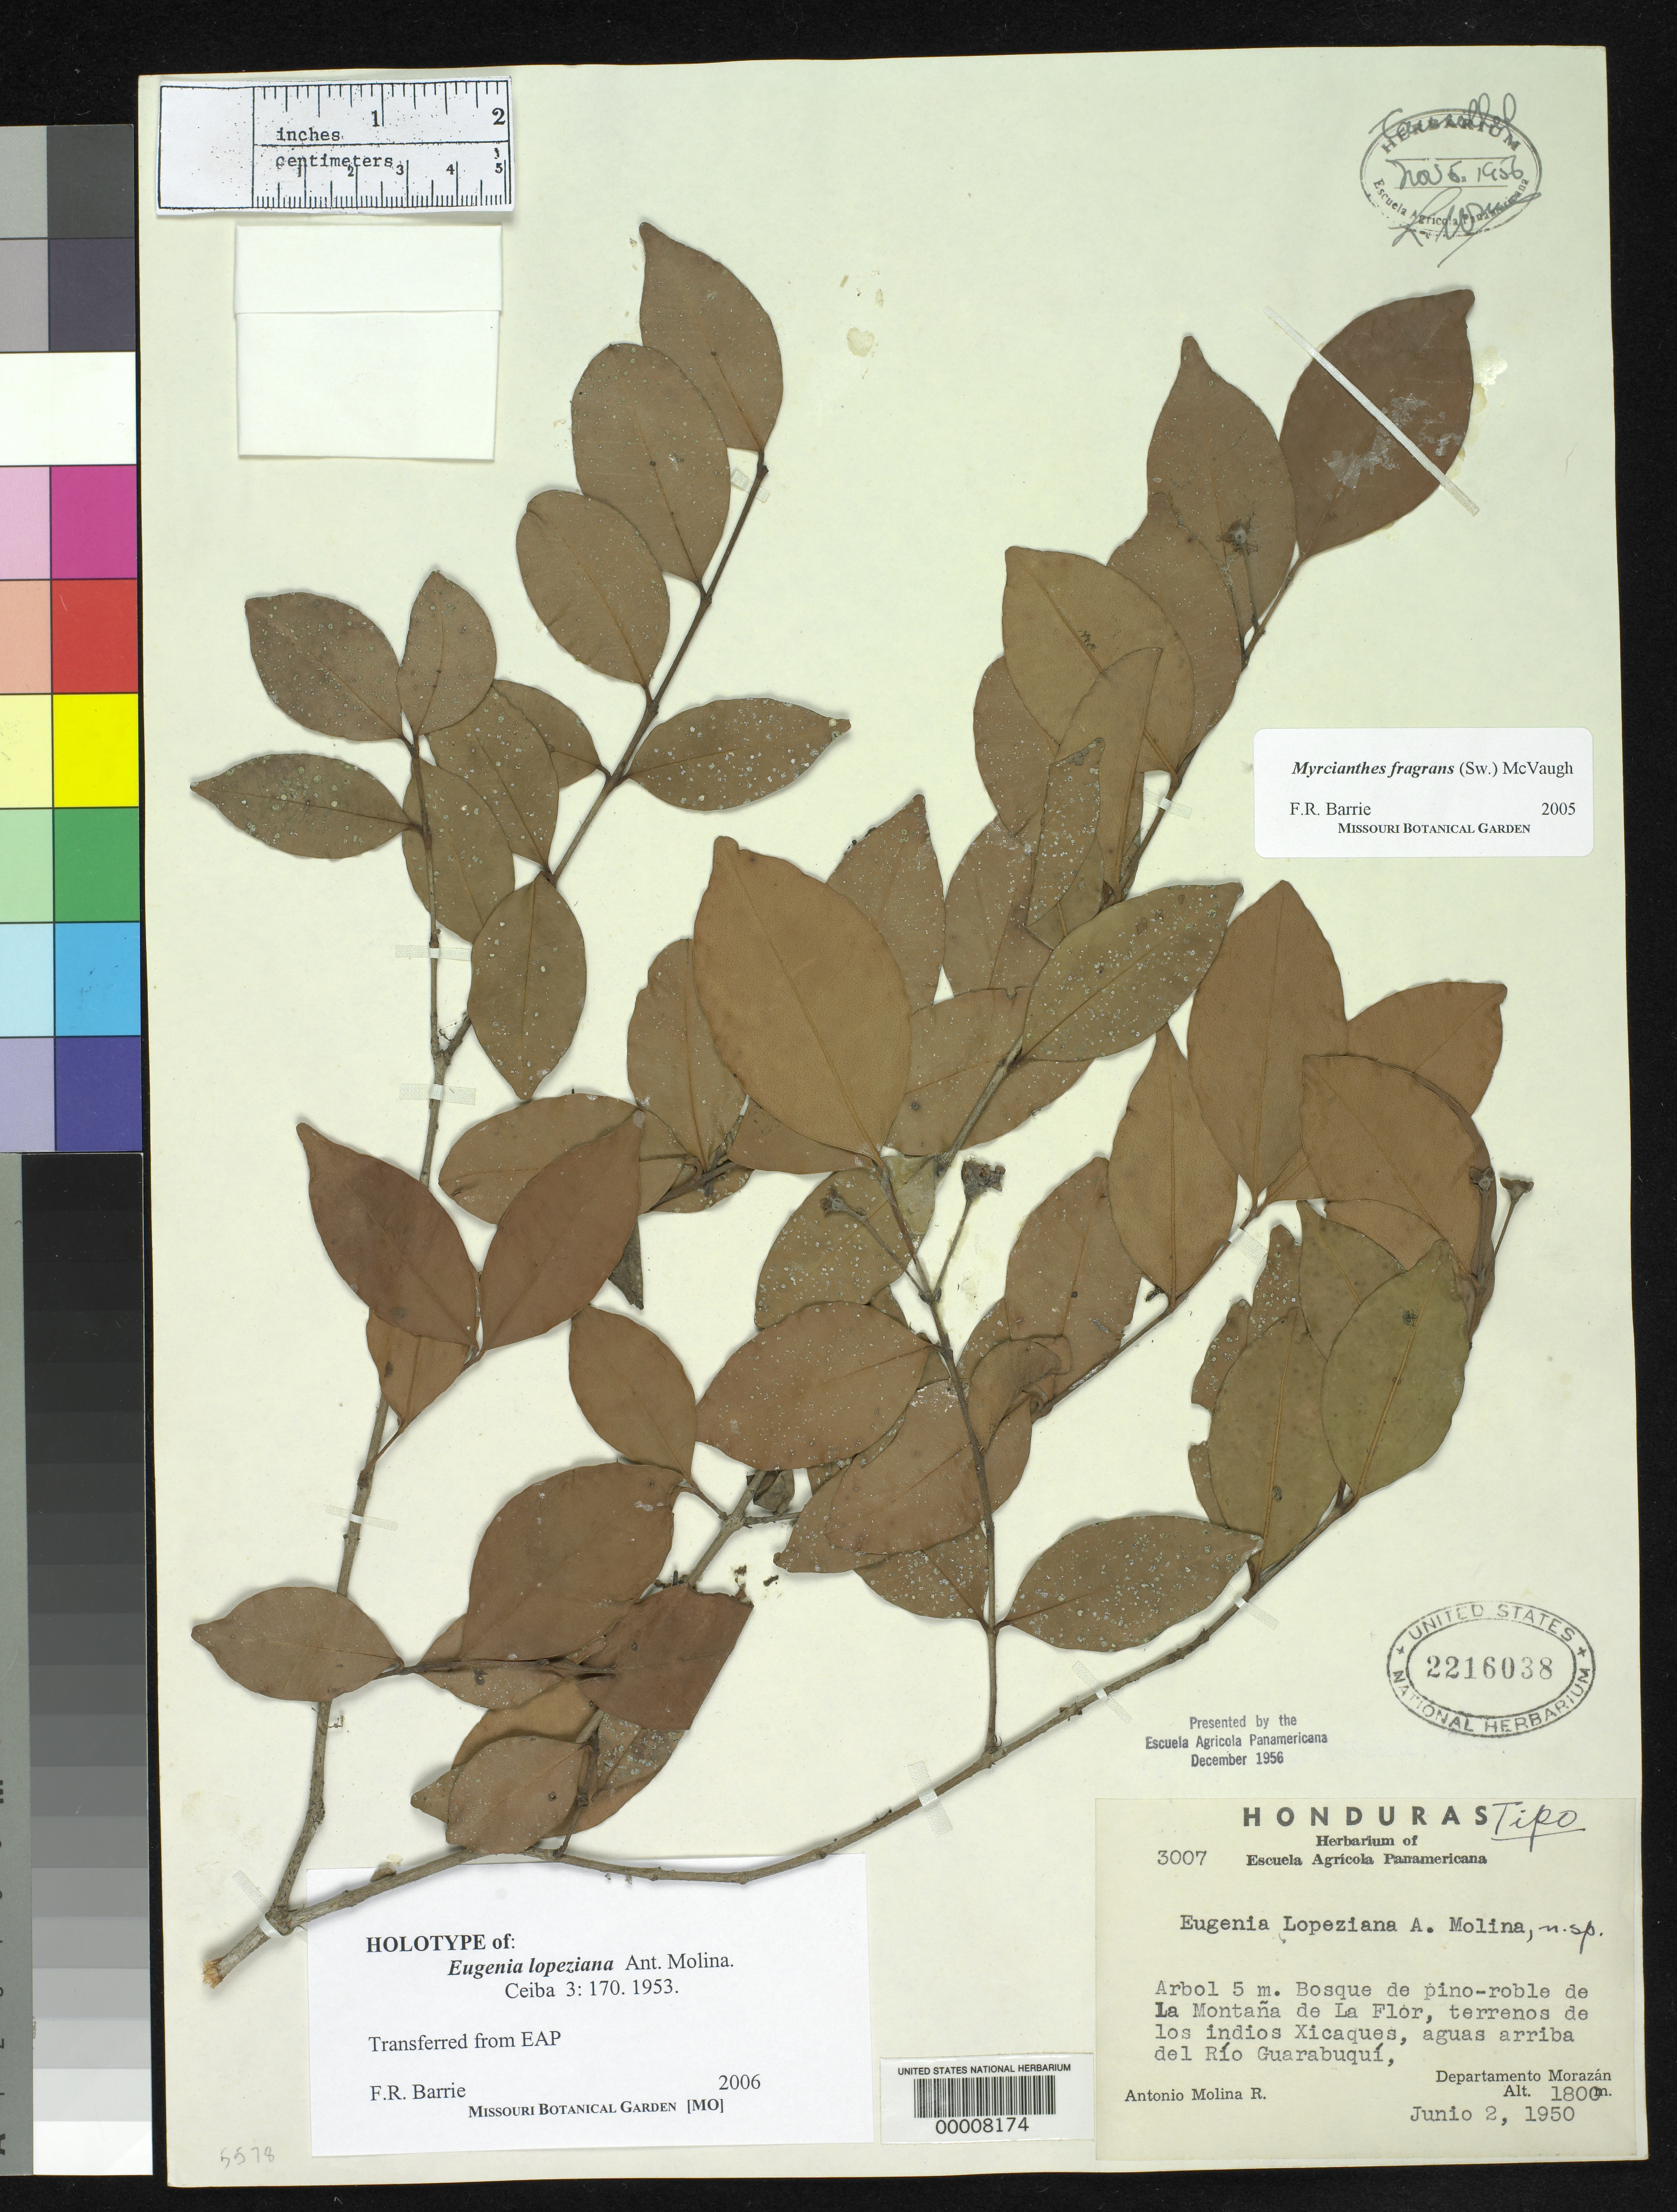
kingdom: Plantae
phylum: Tracheophyta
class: Magnoliopsida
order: Myrtales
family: Myrtaceae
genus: Eugenia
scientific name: Eugenia lopeziana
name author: Ant. Molina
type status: Holotype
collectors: A. Molina R.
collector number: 3007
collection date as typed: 02 Jun 1950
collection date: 1950-06-02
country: Honduras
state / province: Fco. Morazán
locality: Montana La Flor, Xicaques, Rio Guarabuqu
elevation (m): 1800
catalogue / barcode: US 2216038